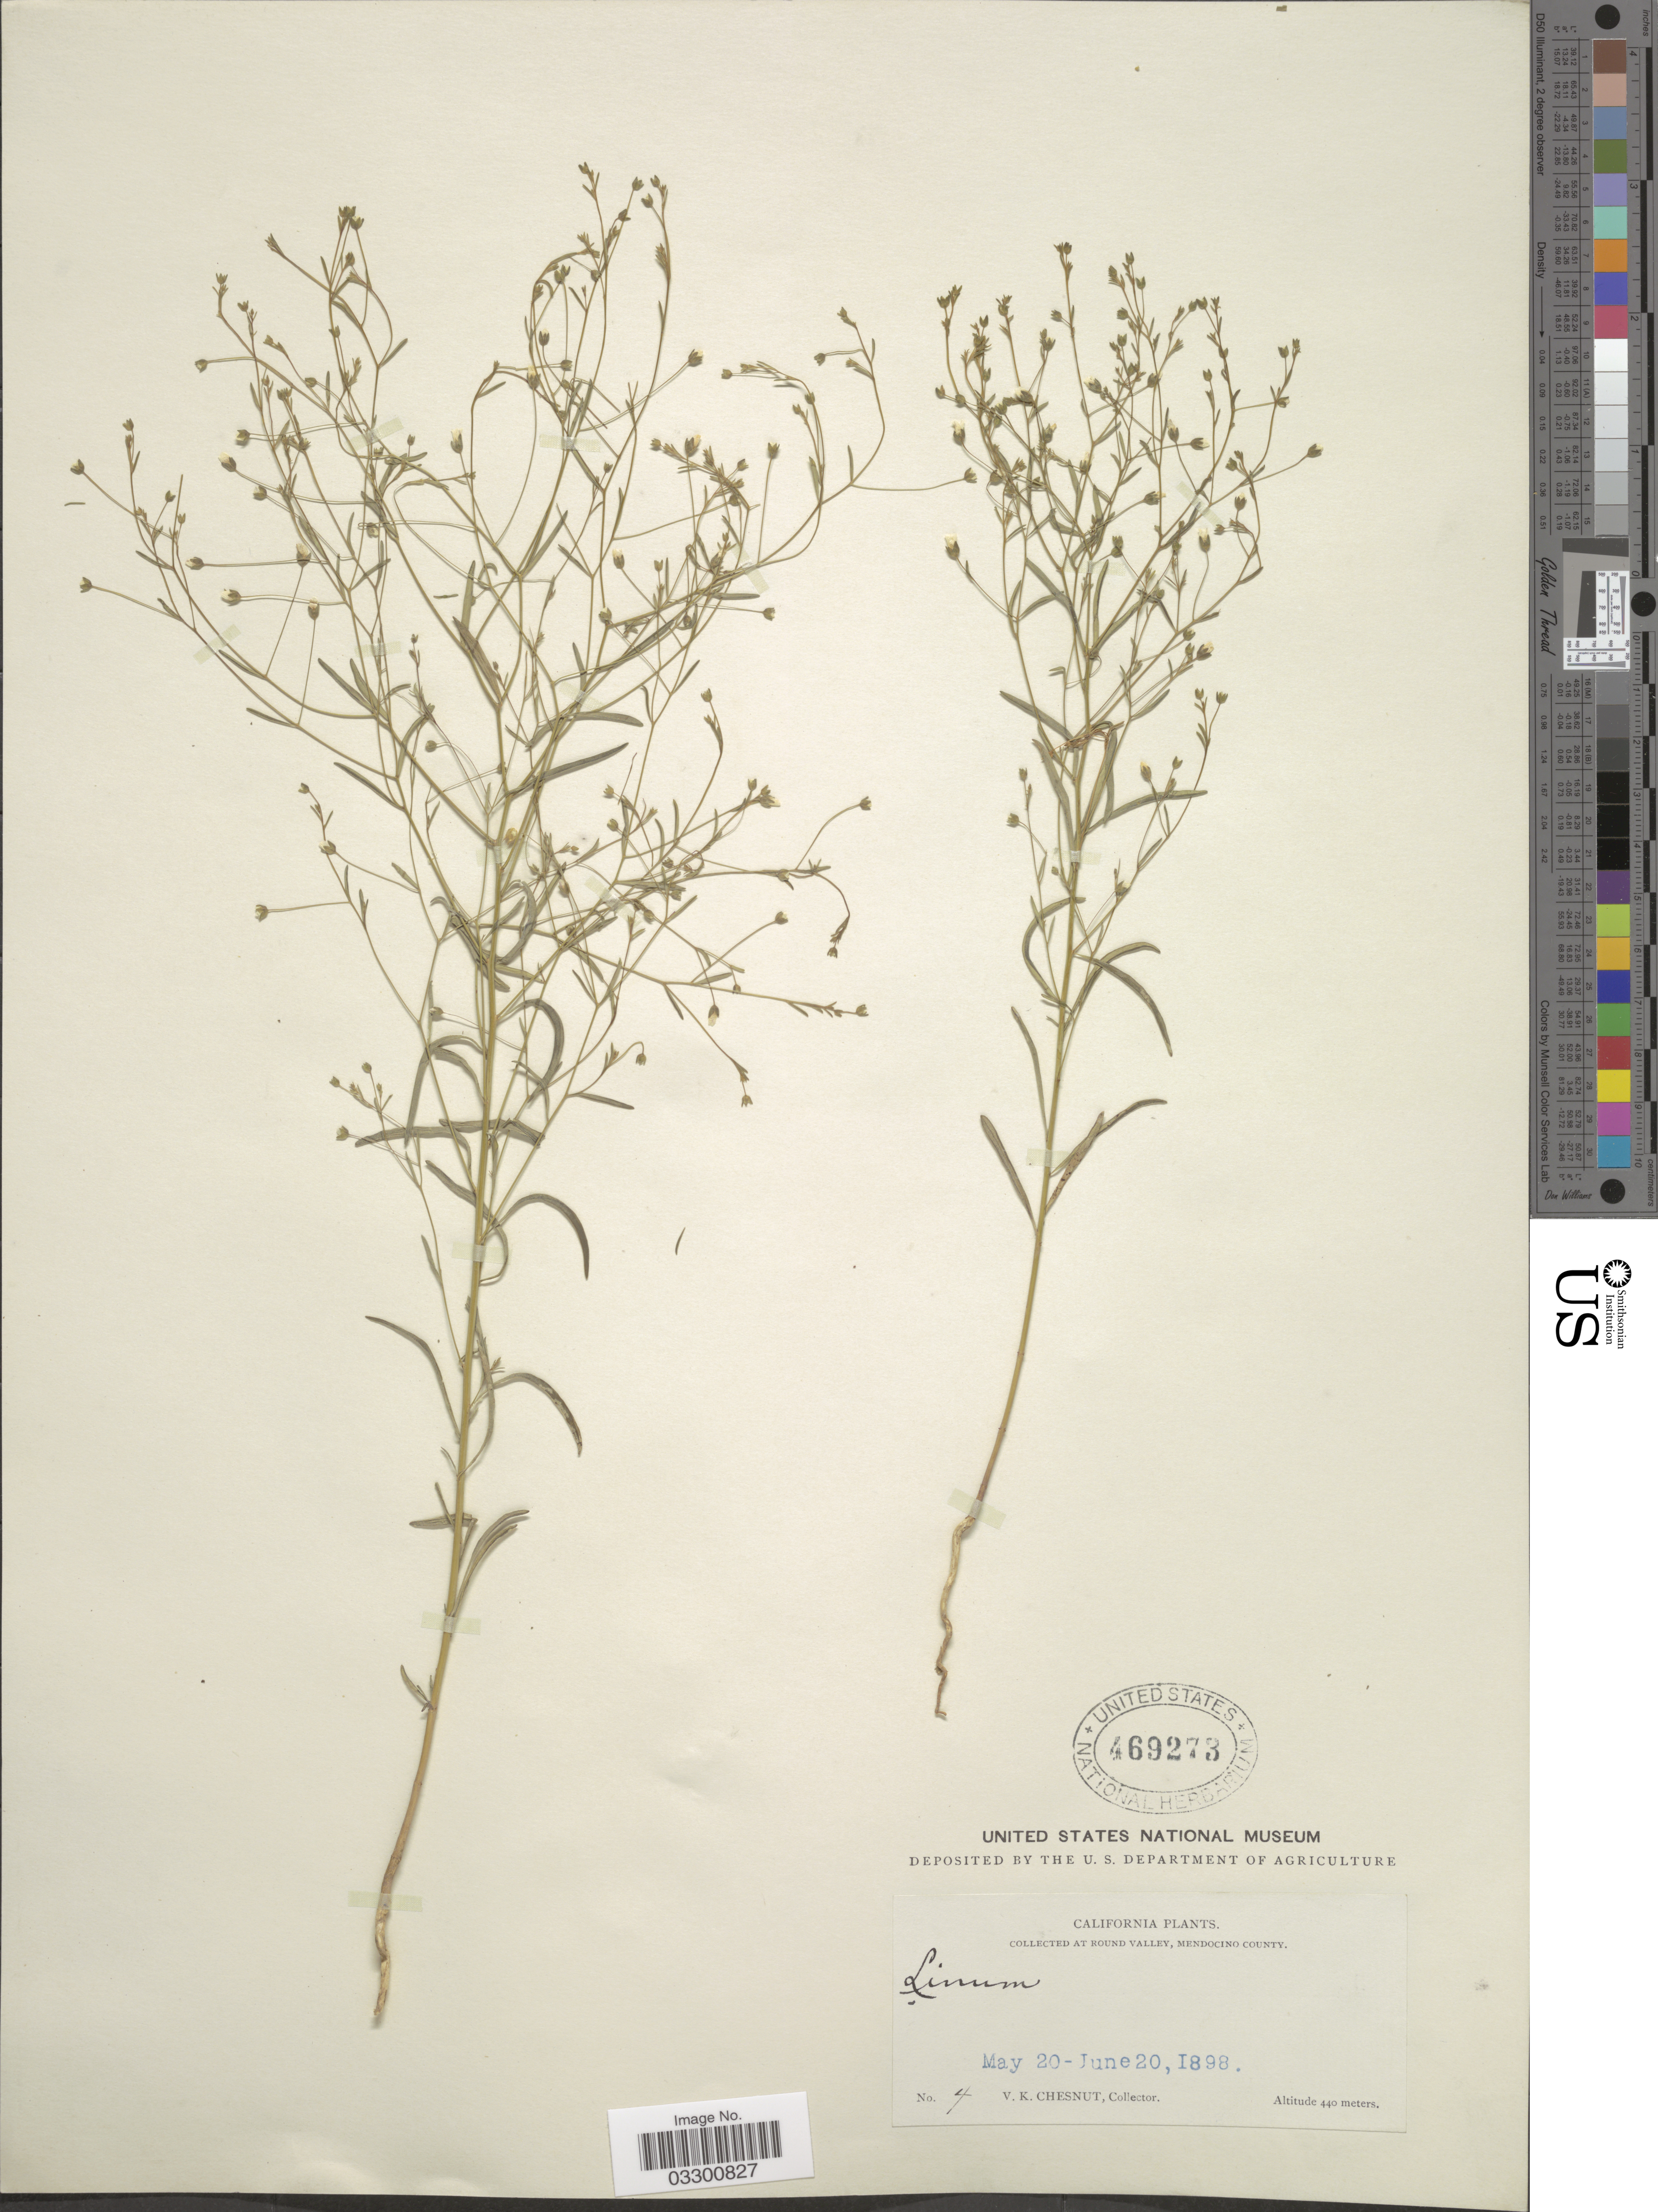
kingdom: Plantae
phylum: Tracheophyta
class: Magnoliopsida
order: Malpighiales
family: Linaceae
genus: Linum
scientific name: Linum sp.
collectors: V. Chesnut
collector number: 4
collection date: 1898-05-20/1898-06-20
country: United States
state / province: California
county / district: Mendocino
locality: At Round Valley, Mendocino County.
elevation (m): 440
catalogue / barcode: US 469273